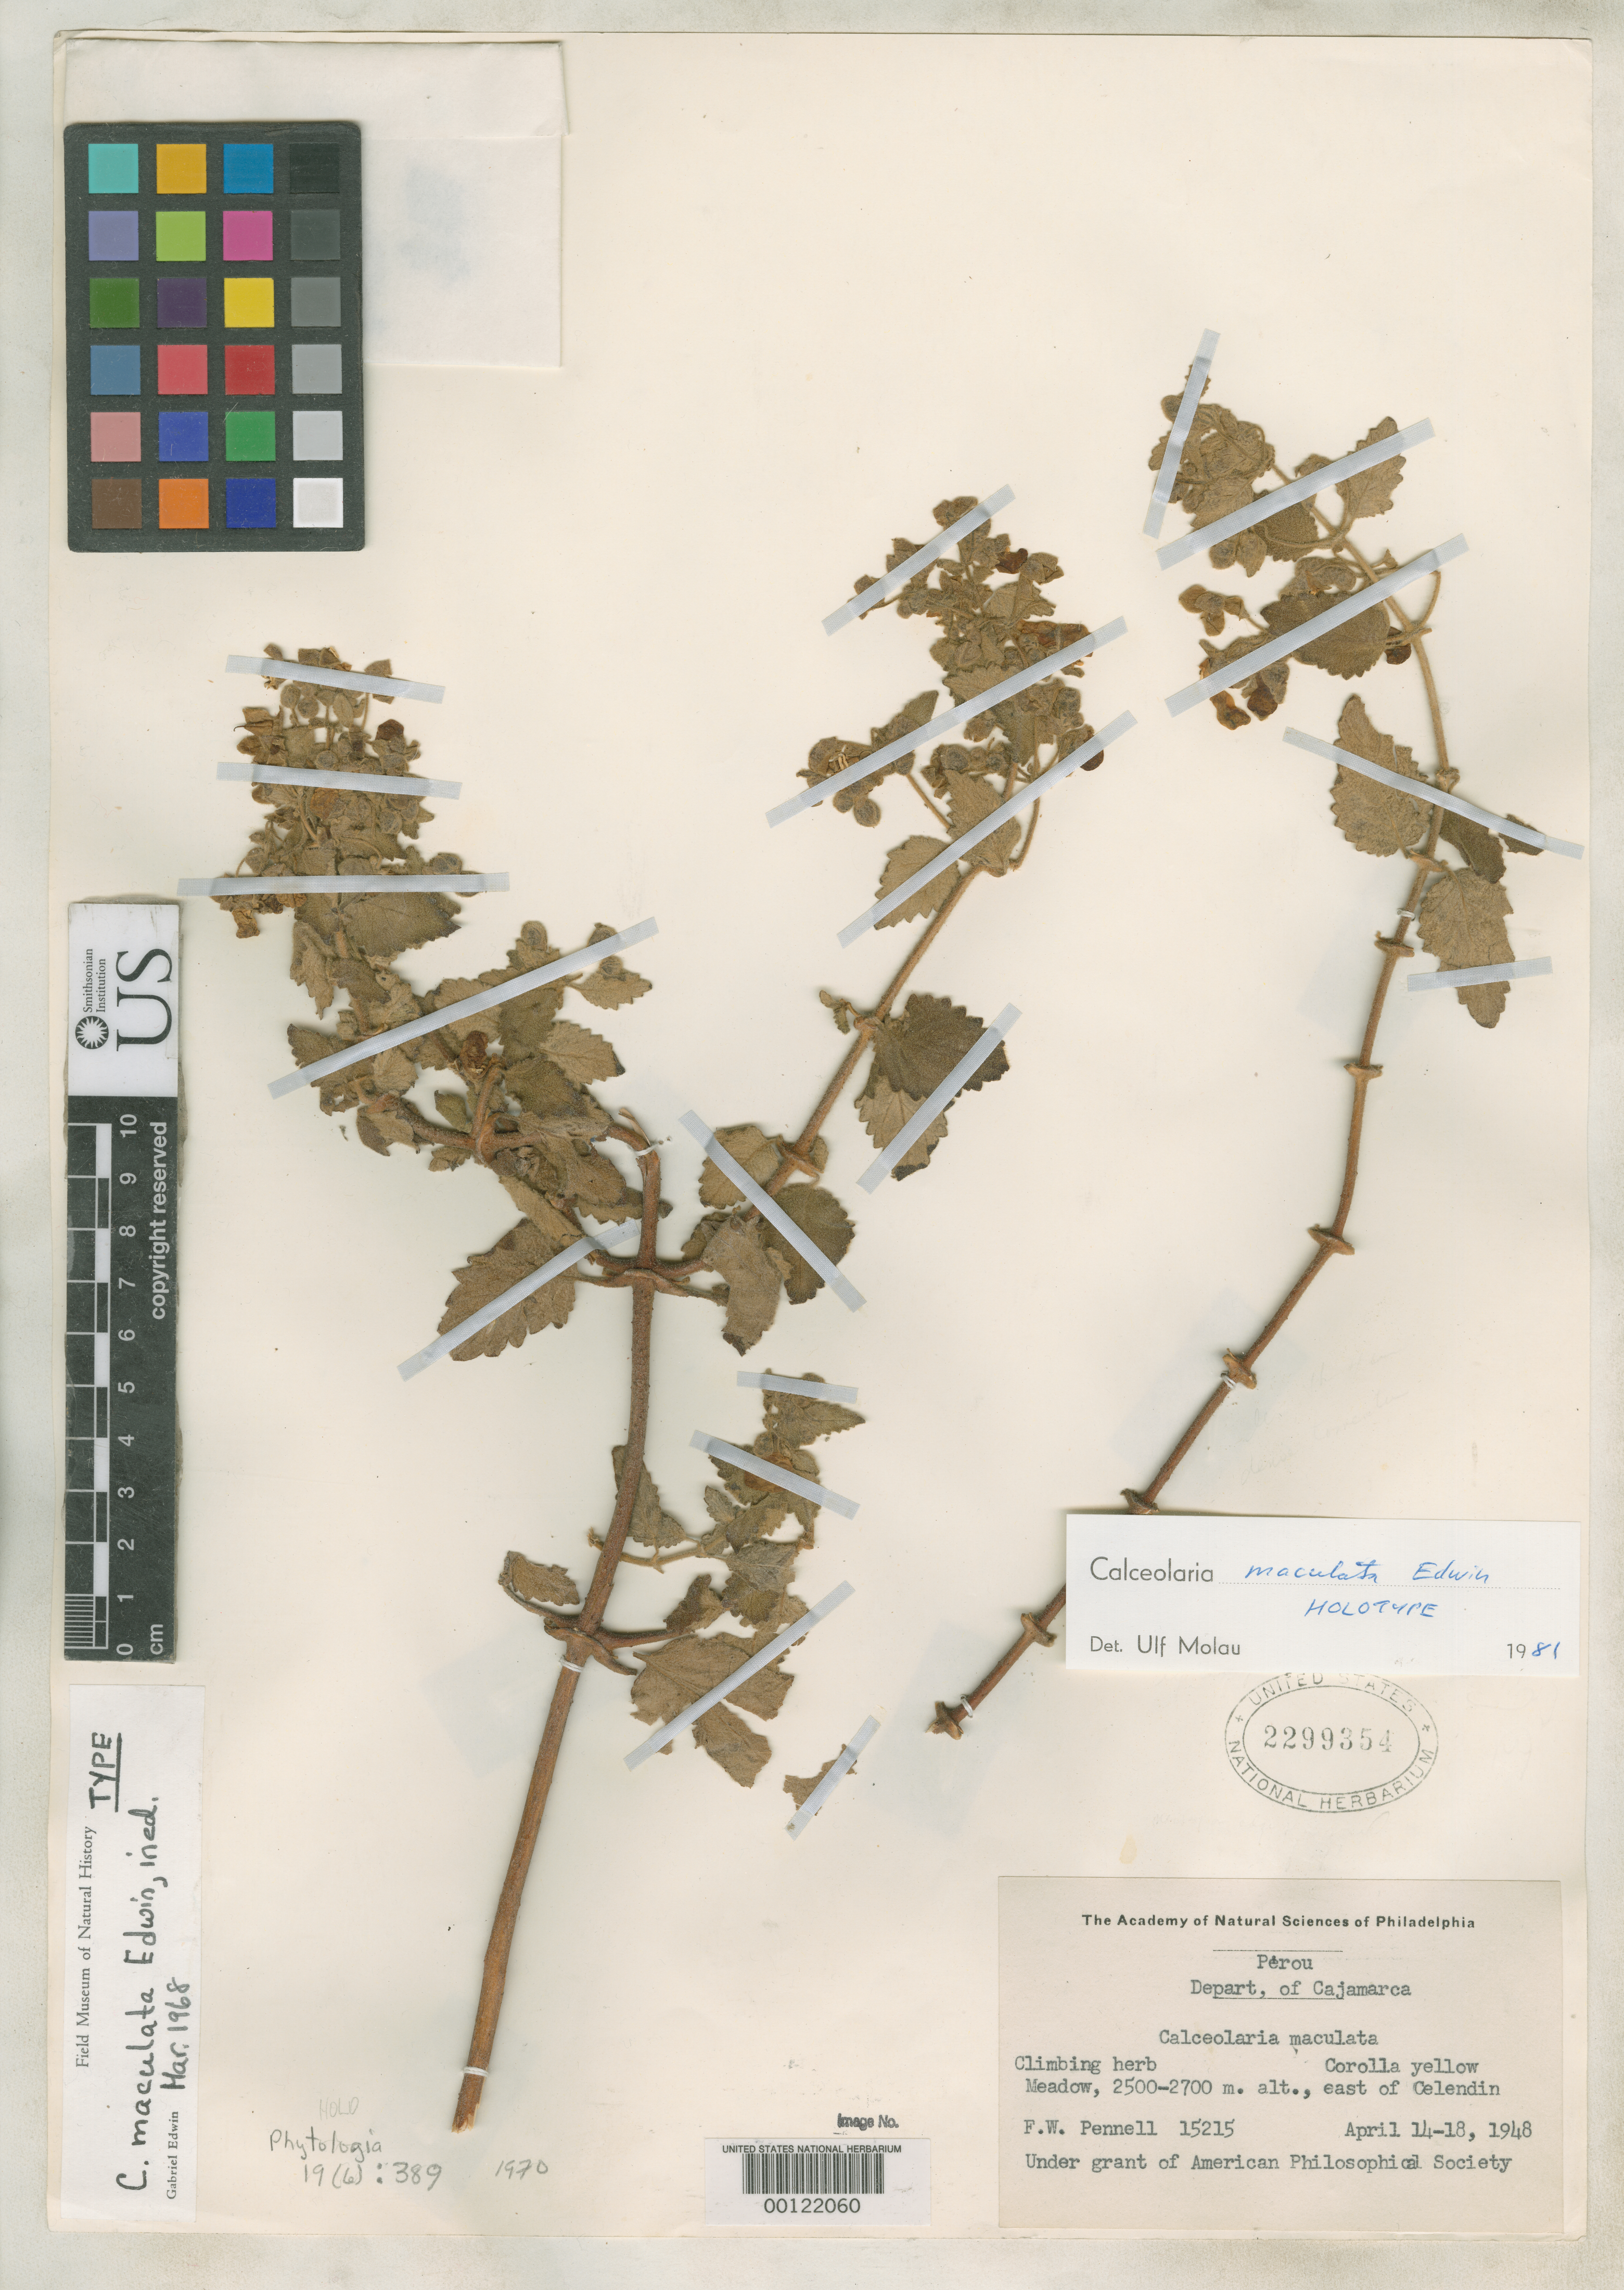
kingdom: Plantae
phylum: Tracheophyta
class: Magnoliopsida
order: Lamiales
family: Calceolariaceae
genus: Calceolaria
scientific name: Calceolaria maculata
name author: Edwin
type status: Holotype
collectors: F. W. Pennell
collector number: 15215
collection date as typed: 14 Apr 1948 to 18 Apr 1948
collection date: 1948-04-14/1948-04-18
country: Peru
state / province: Cajamarca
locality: Celendín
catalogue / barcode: US 2299354